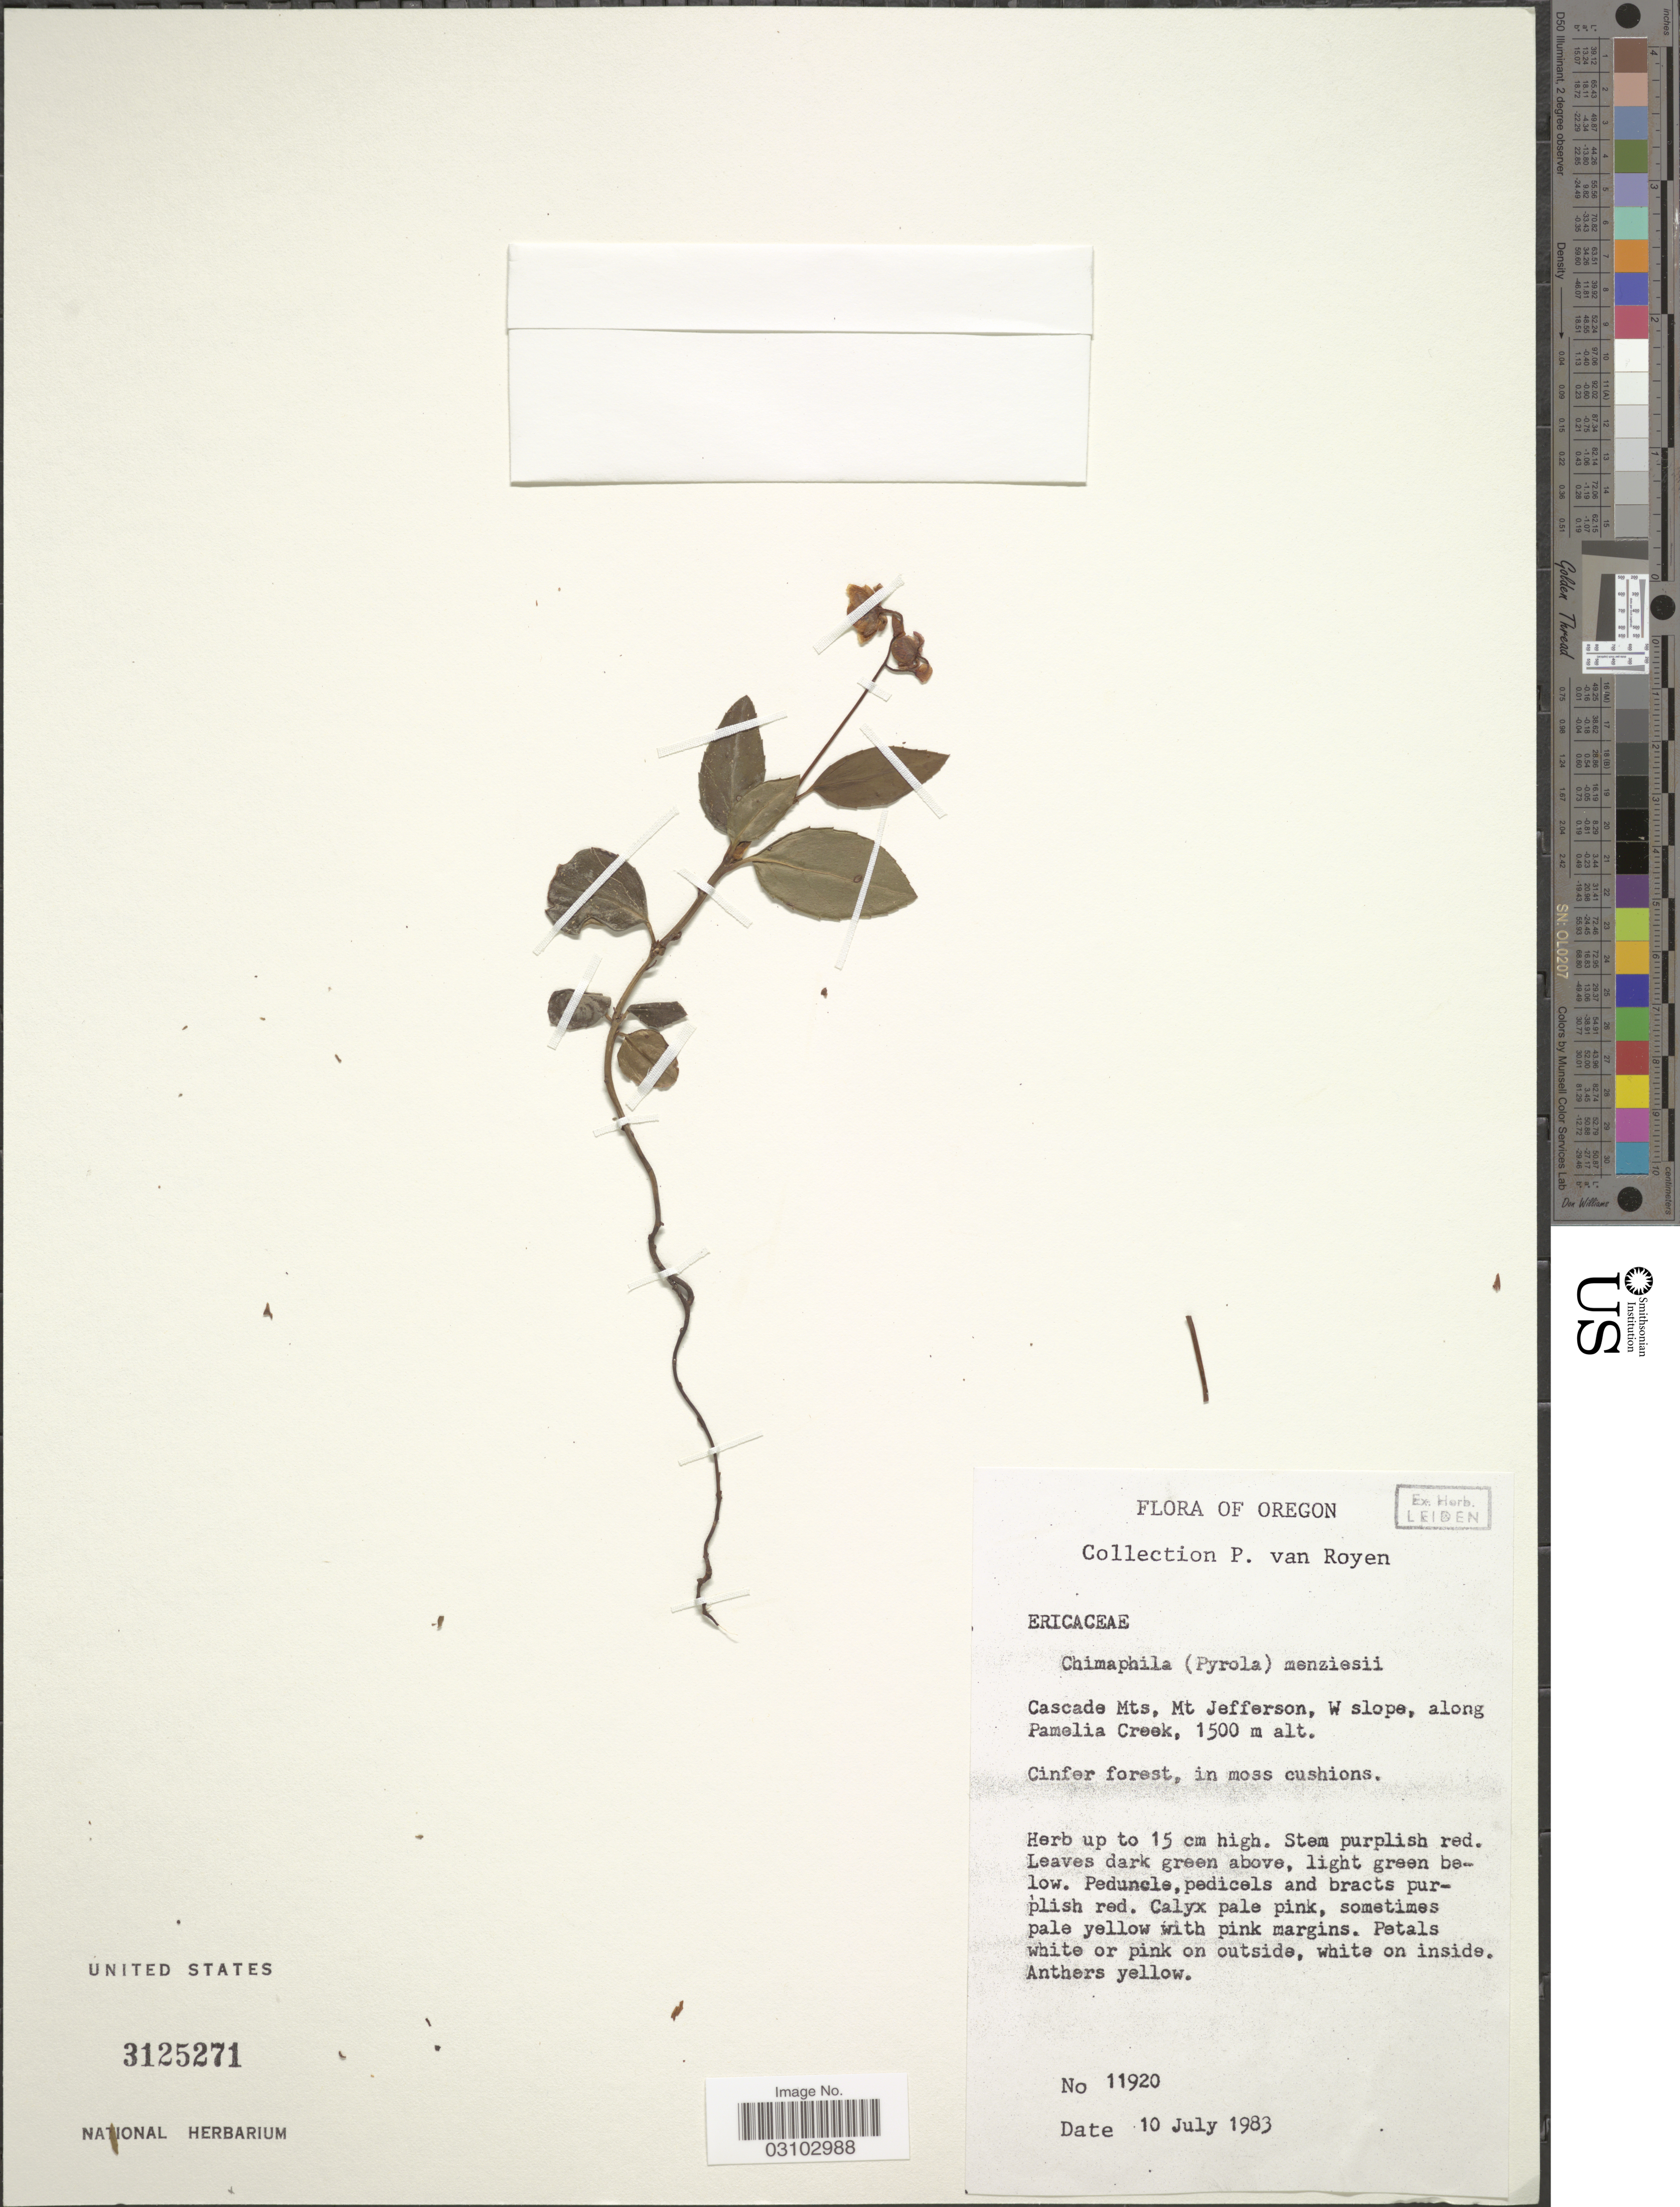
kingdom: Plantae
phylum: Tracheophyta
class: Magnoliopsida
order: Ericales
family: Ericaceae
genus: Chimaphila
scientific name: Chimaphila menziesii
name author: (R. Br. ex G. Don) Spreng.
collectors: P. van Royen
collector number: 11920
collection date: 1983-07-10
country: United States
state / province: Oregon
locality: Cascade Mts, Mt. Jefferson, W slope, along Pamelia Creek.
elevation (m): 1500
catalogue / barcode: US 3125271